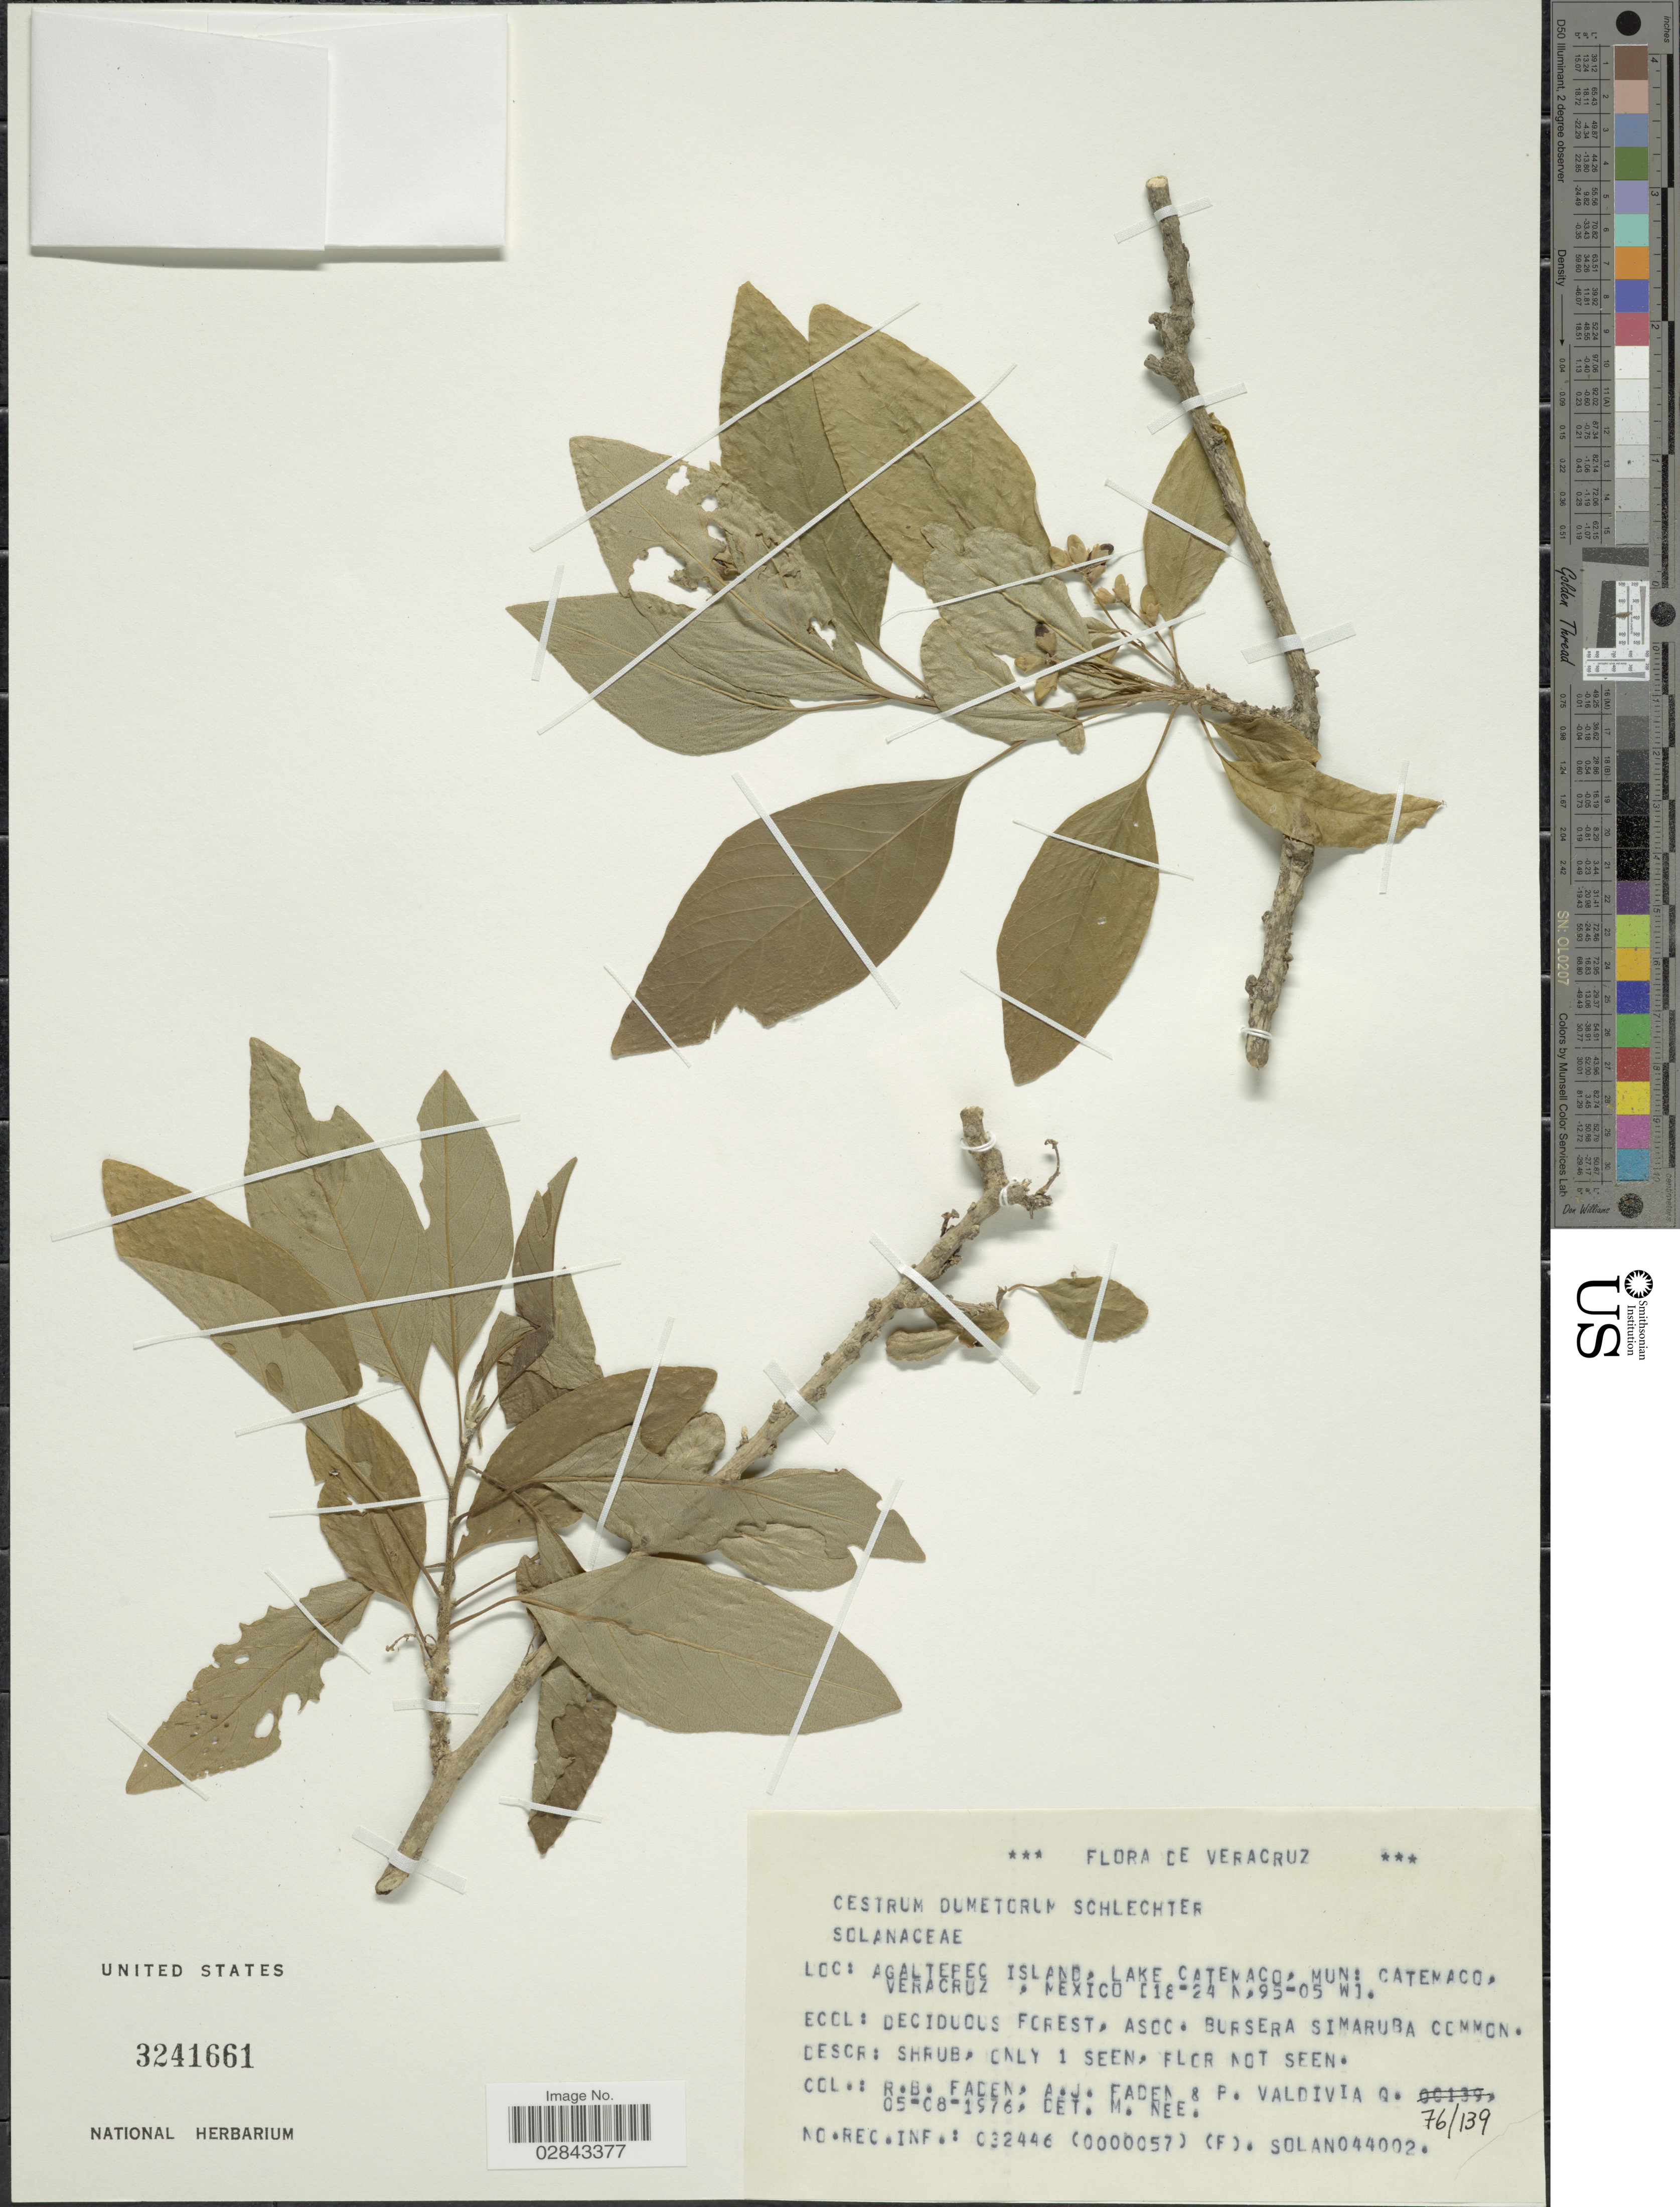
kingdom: Plantae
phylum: Tracheophyta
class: Magnoliopsida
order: Solanales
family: Solanaceae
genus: Cestrum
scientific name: Cestrum dumetorum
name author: Schltdl.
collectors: R. B. Faden, A. J. Faden & P. Valdivia Q.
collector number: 76/139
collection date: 1976-08-05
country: Mexico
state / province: Veracruz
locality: Veracruz. Agaltepec Island, Lake Catemaco, Mun: Catemaco.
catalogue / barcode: US 3241661